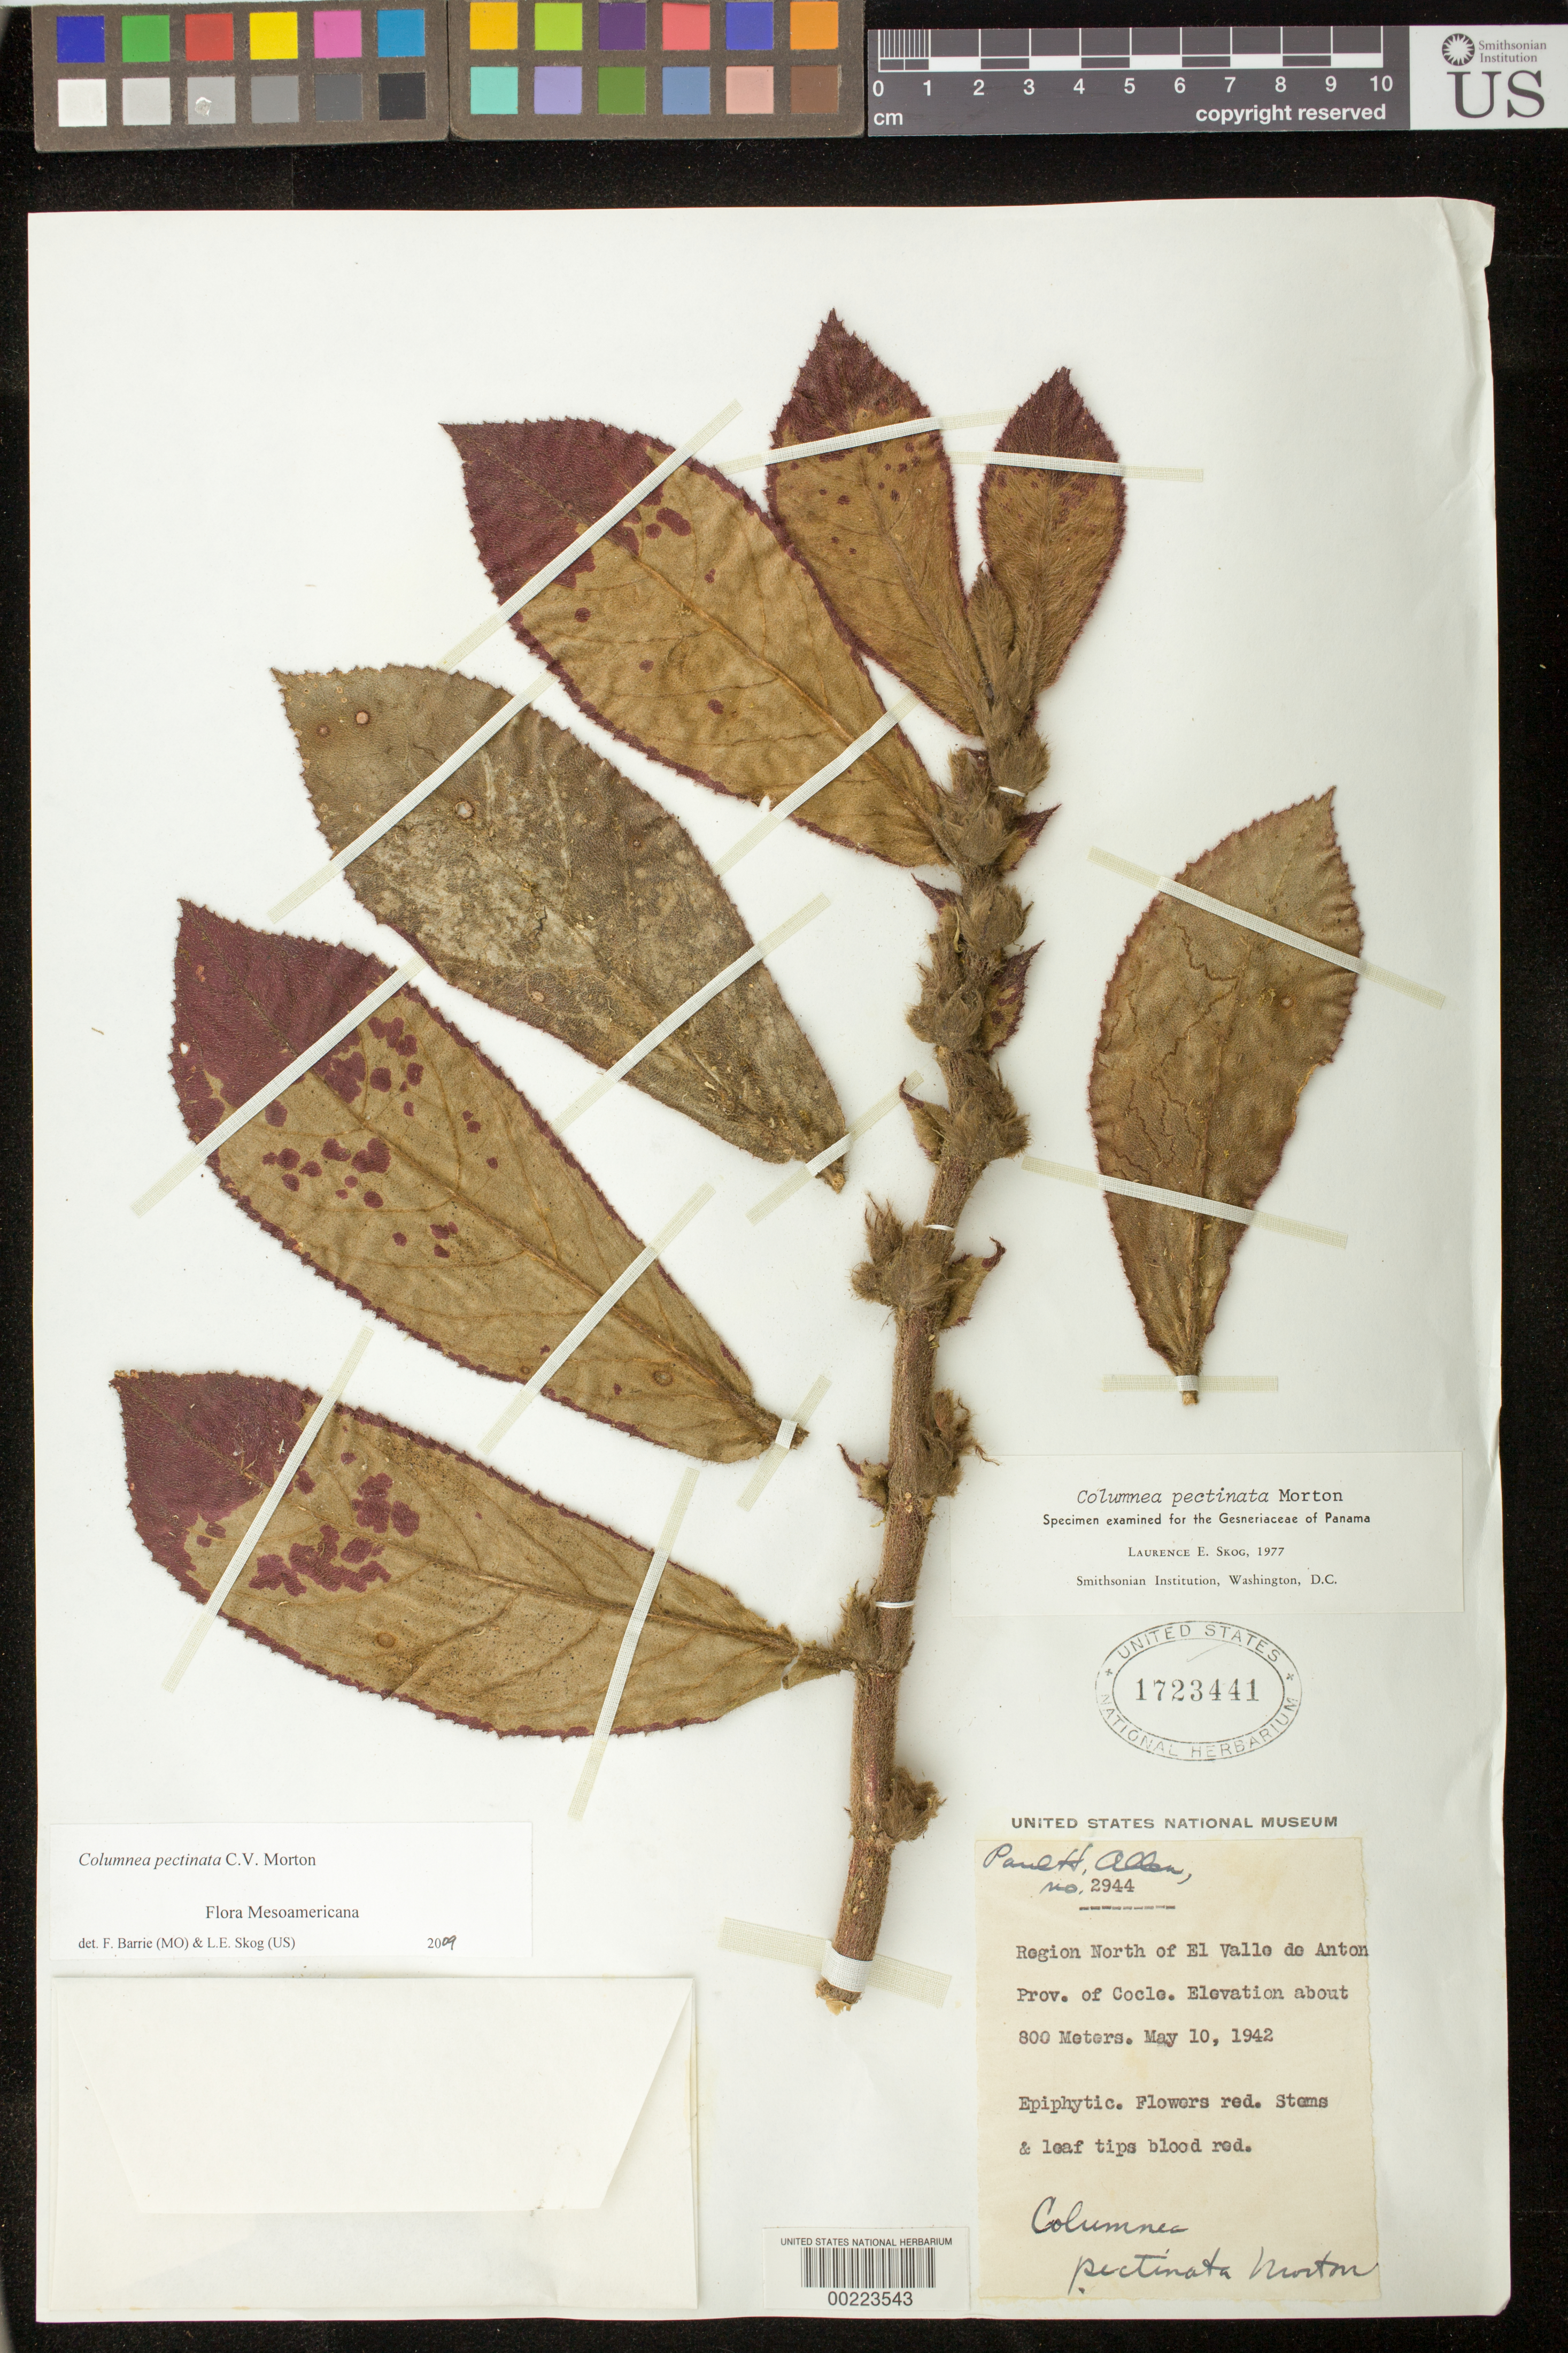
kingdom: Plantae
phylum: Tracheophyta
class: Magnoliopsida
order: Lamiales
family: Gesneriaceae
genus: Columnea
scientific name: Columnea pectinata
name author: C.V. Morton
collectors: P. H. Allen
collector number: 2944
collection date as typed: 10 May 1942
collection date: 1942-05-10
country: Panama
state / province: Coclé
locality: Region N of El Valle de Anton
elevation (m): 800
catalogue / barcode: US 1723441